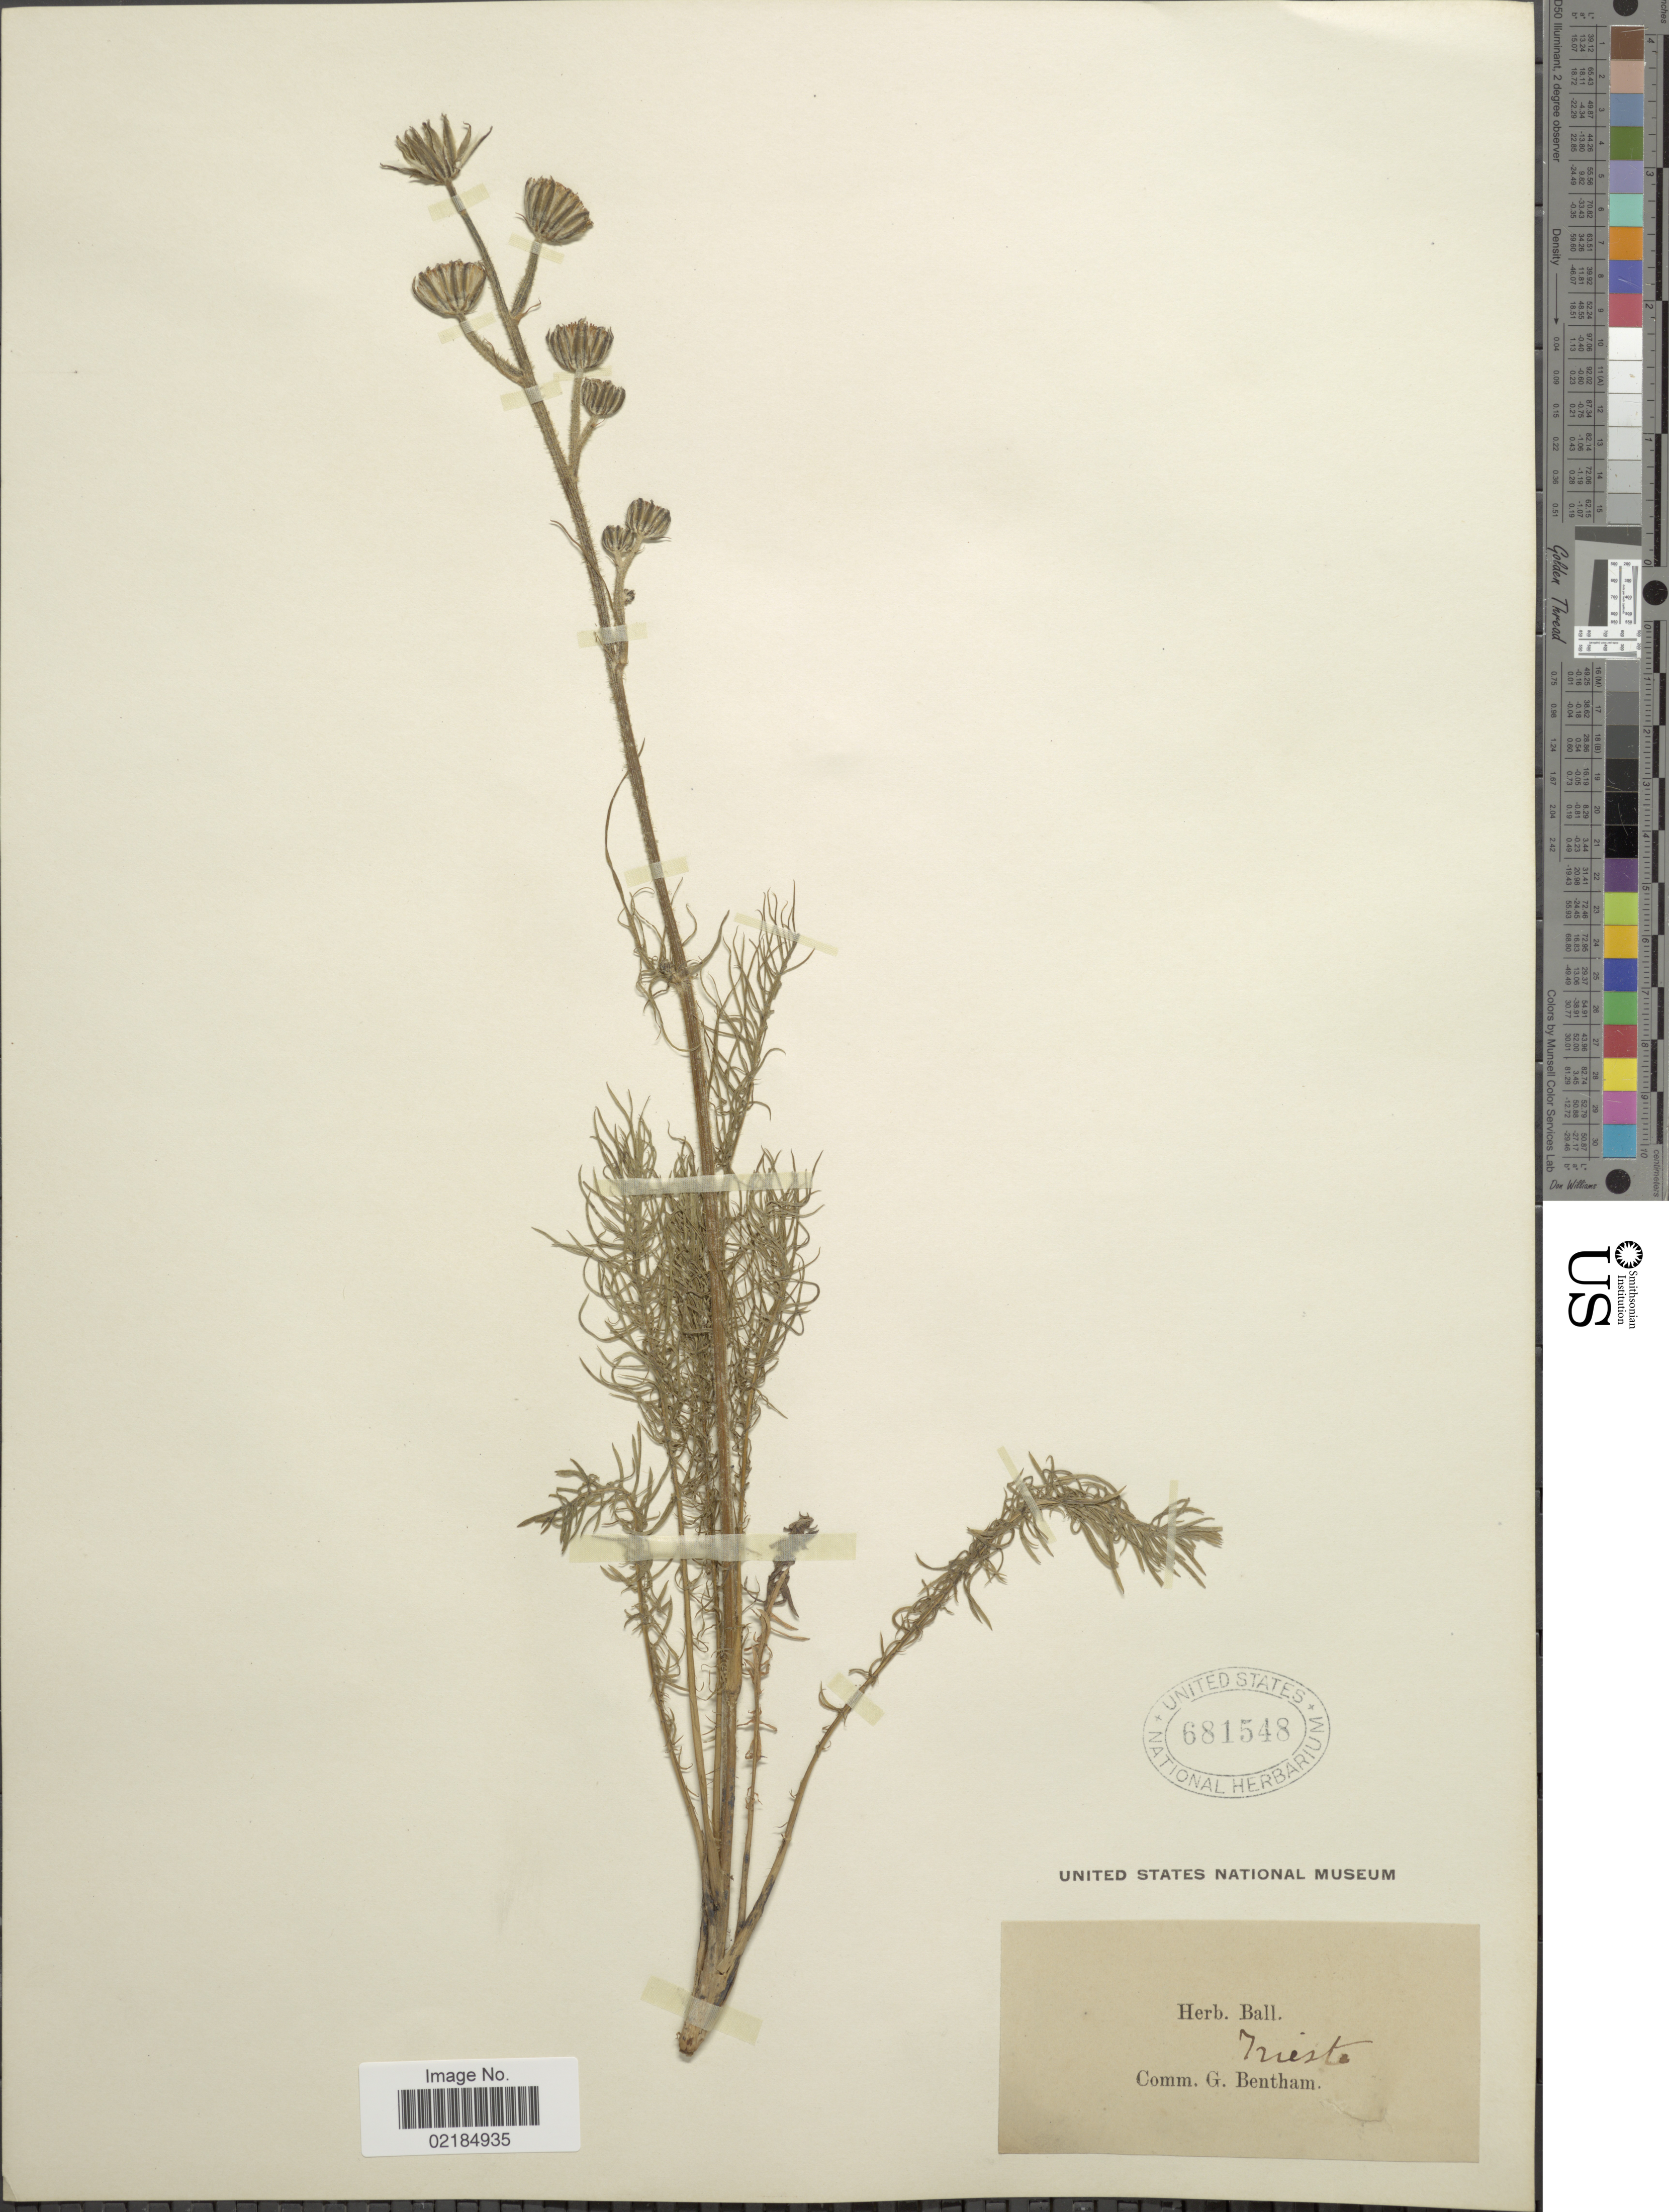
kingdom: Plantae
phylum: Tracheophyta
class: Magnoliopsida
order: Asterales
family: Asteraceae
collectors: ex herb. Ball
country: Italy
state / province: Friuli-Venezia Giulia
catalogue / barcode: US 681548